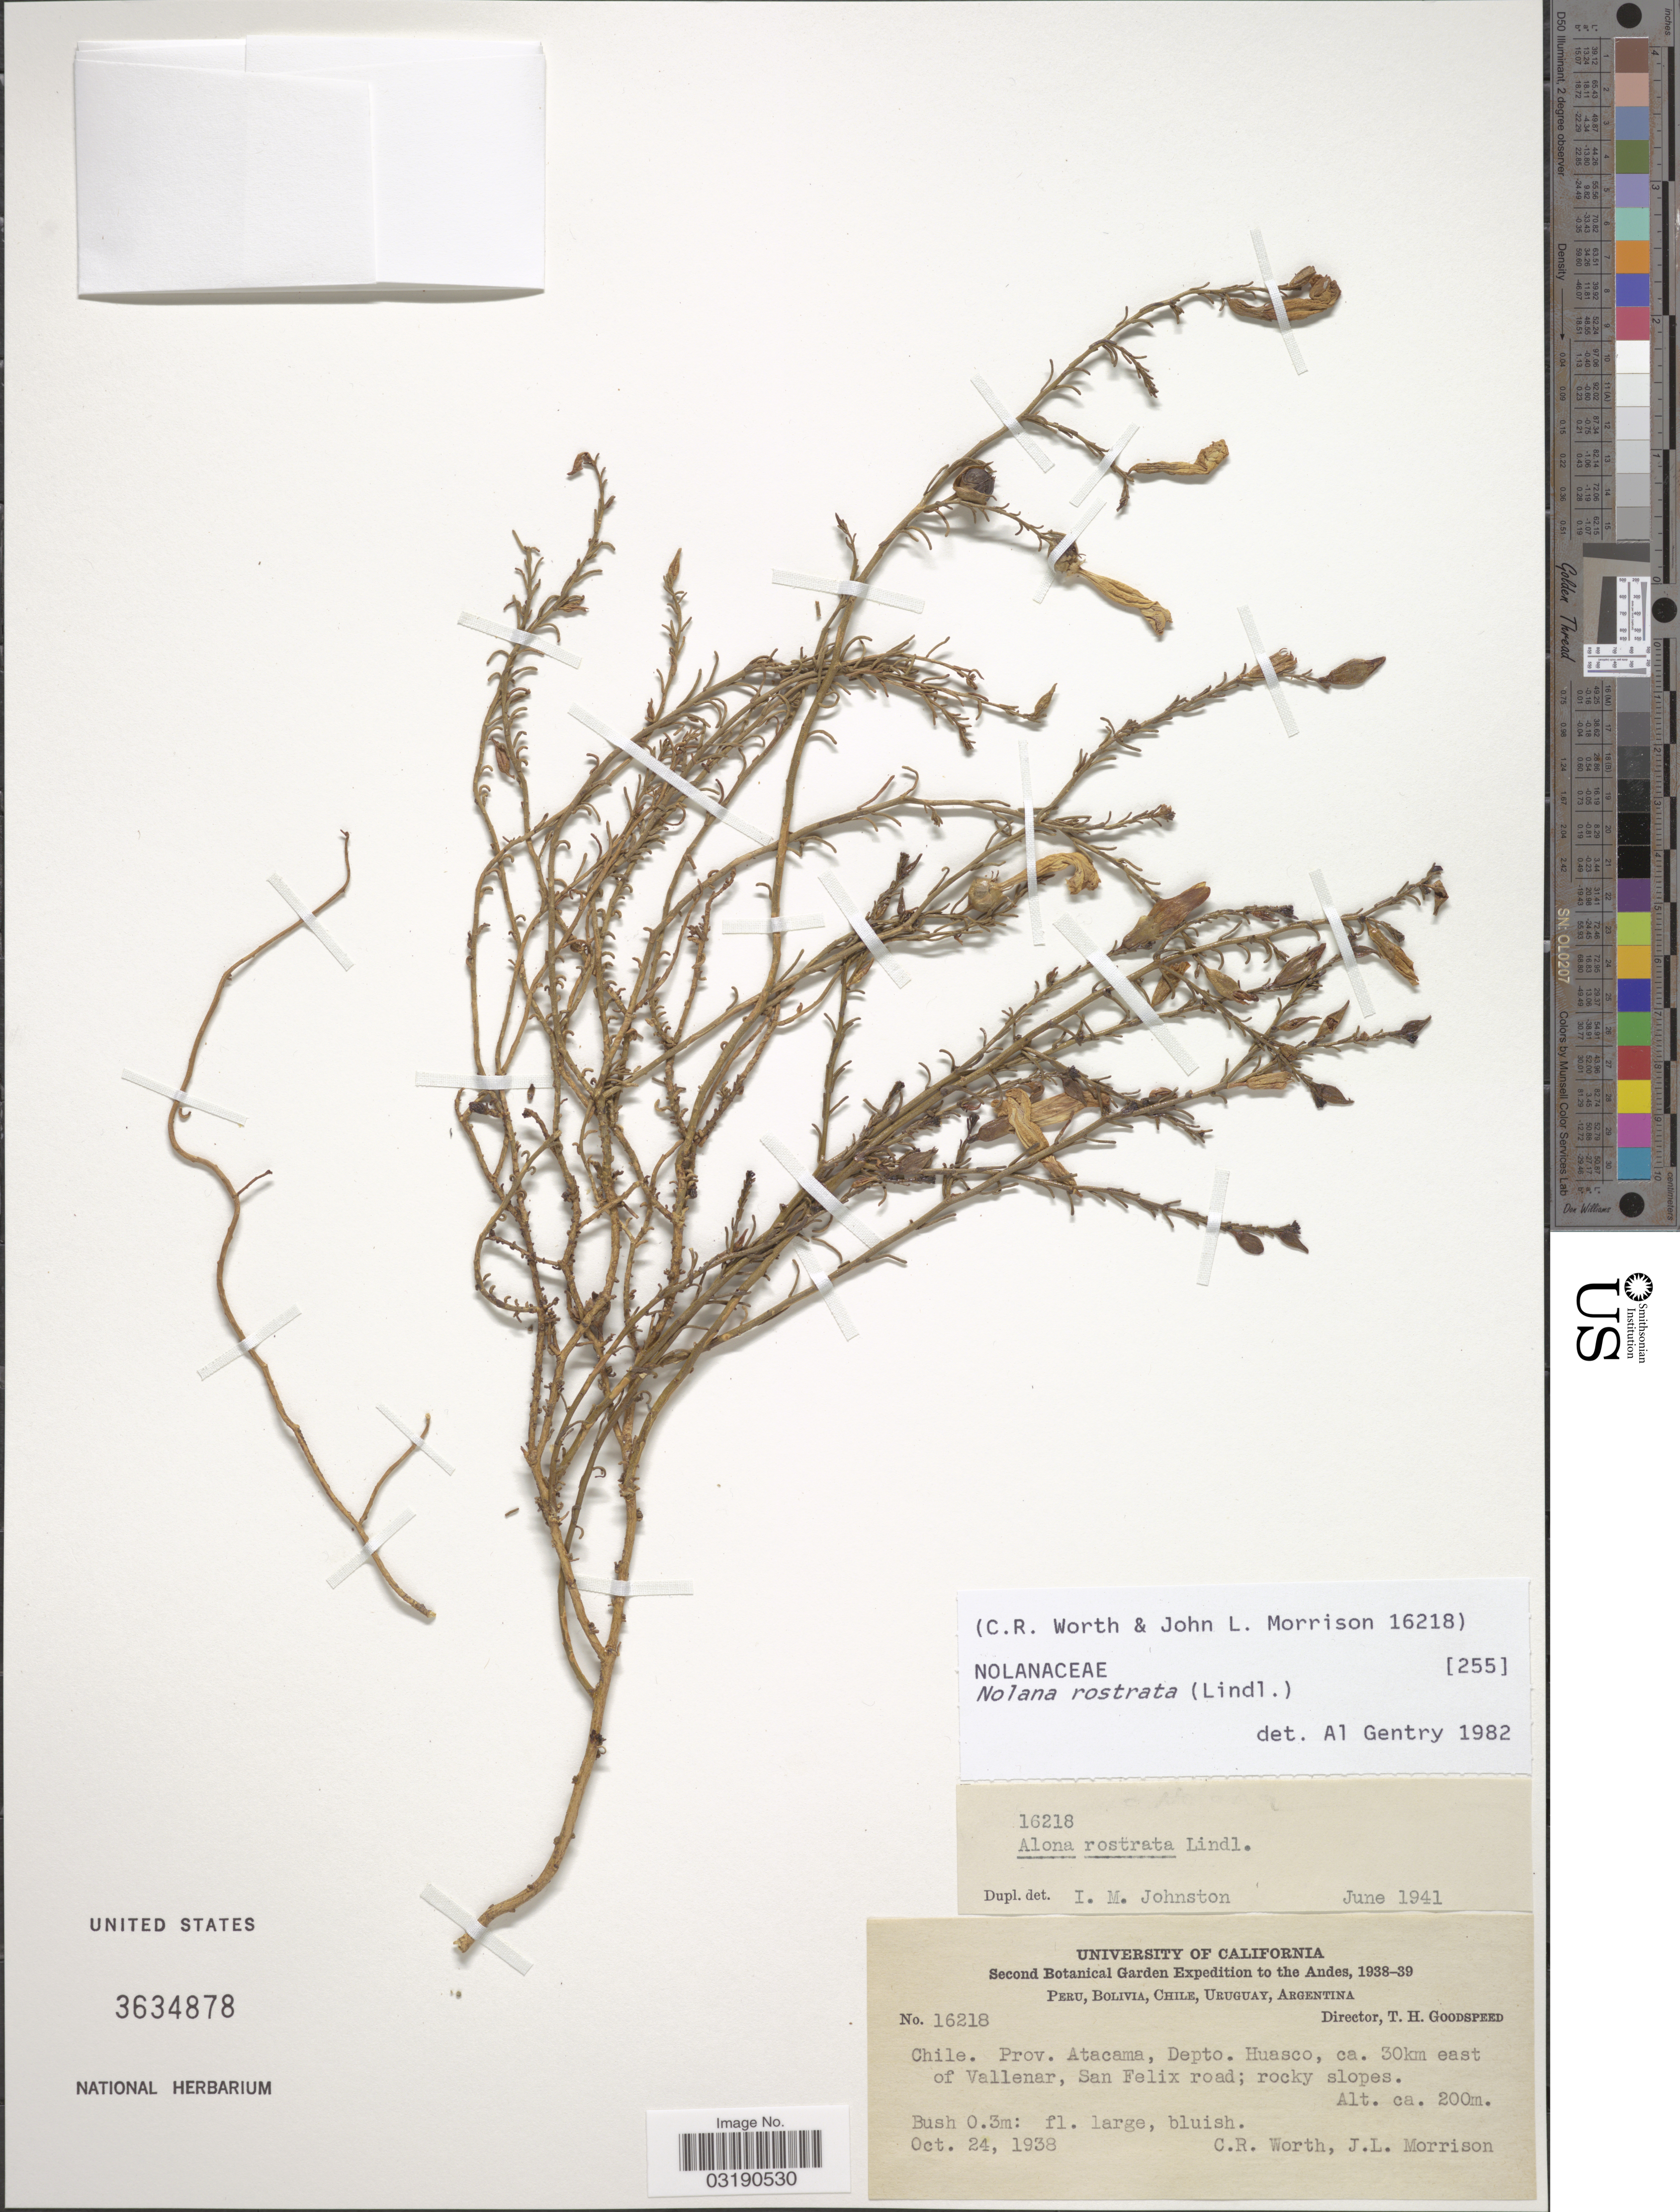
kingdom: Plantae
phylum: Tracheophyta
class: Magnoliopsida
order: Solanales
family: Solanaceae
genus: Nolana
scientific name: Nolana rostrata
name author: (Lindl.) Miers ex Dunal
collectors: C. R. Worth & J. Morrison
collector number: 16218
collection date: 1938-10-24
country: Chile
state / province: Atacama (III)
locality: The Andes, Prov. Atacama, Depto. Huasco, ca. 30km east of Vallenar, San Felix road.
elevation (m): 200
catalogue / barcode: US 3634878